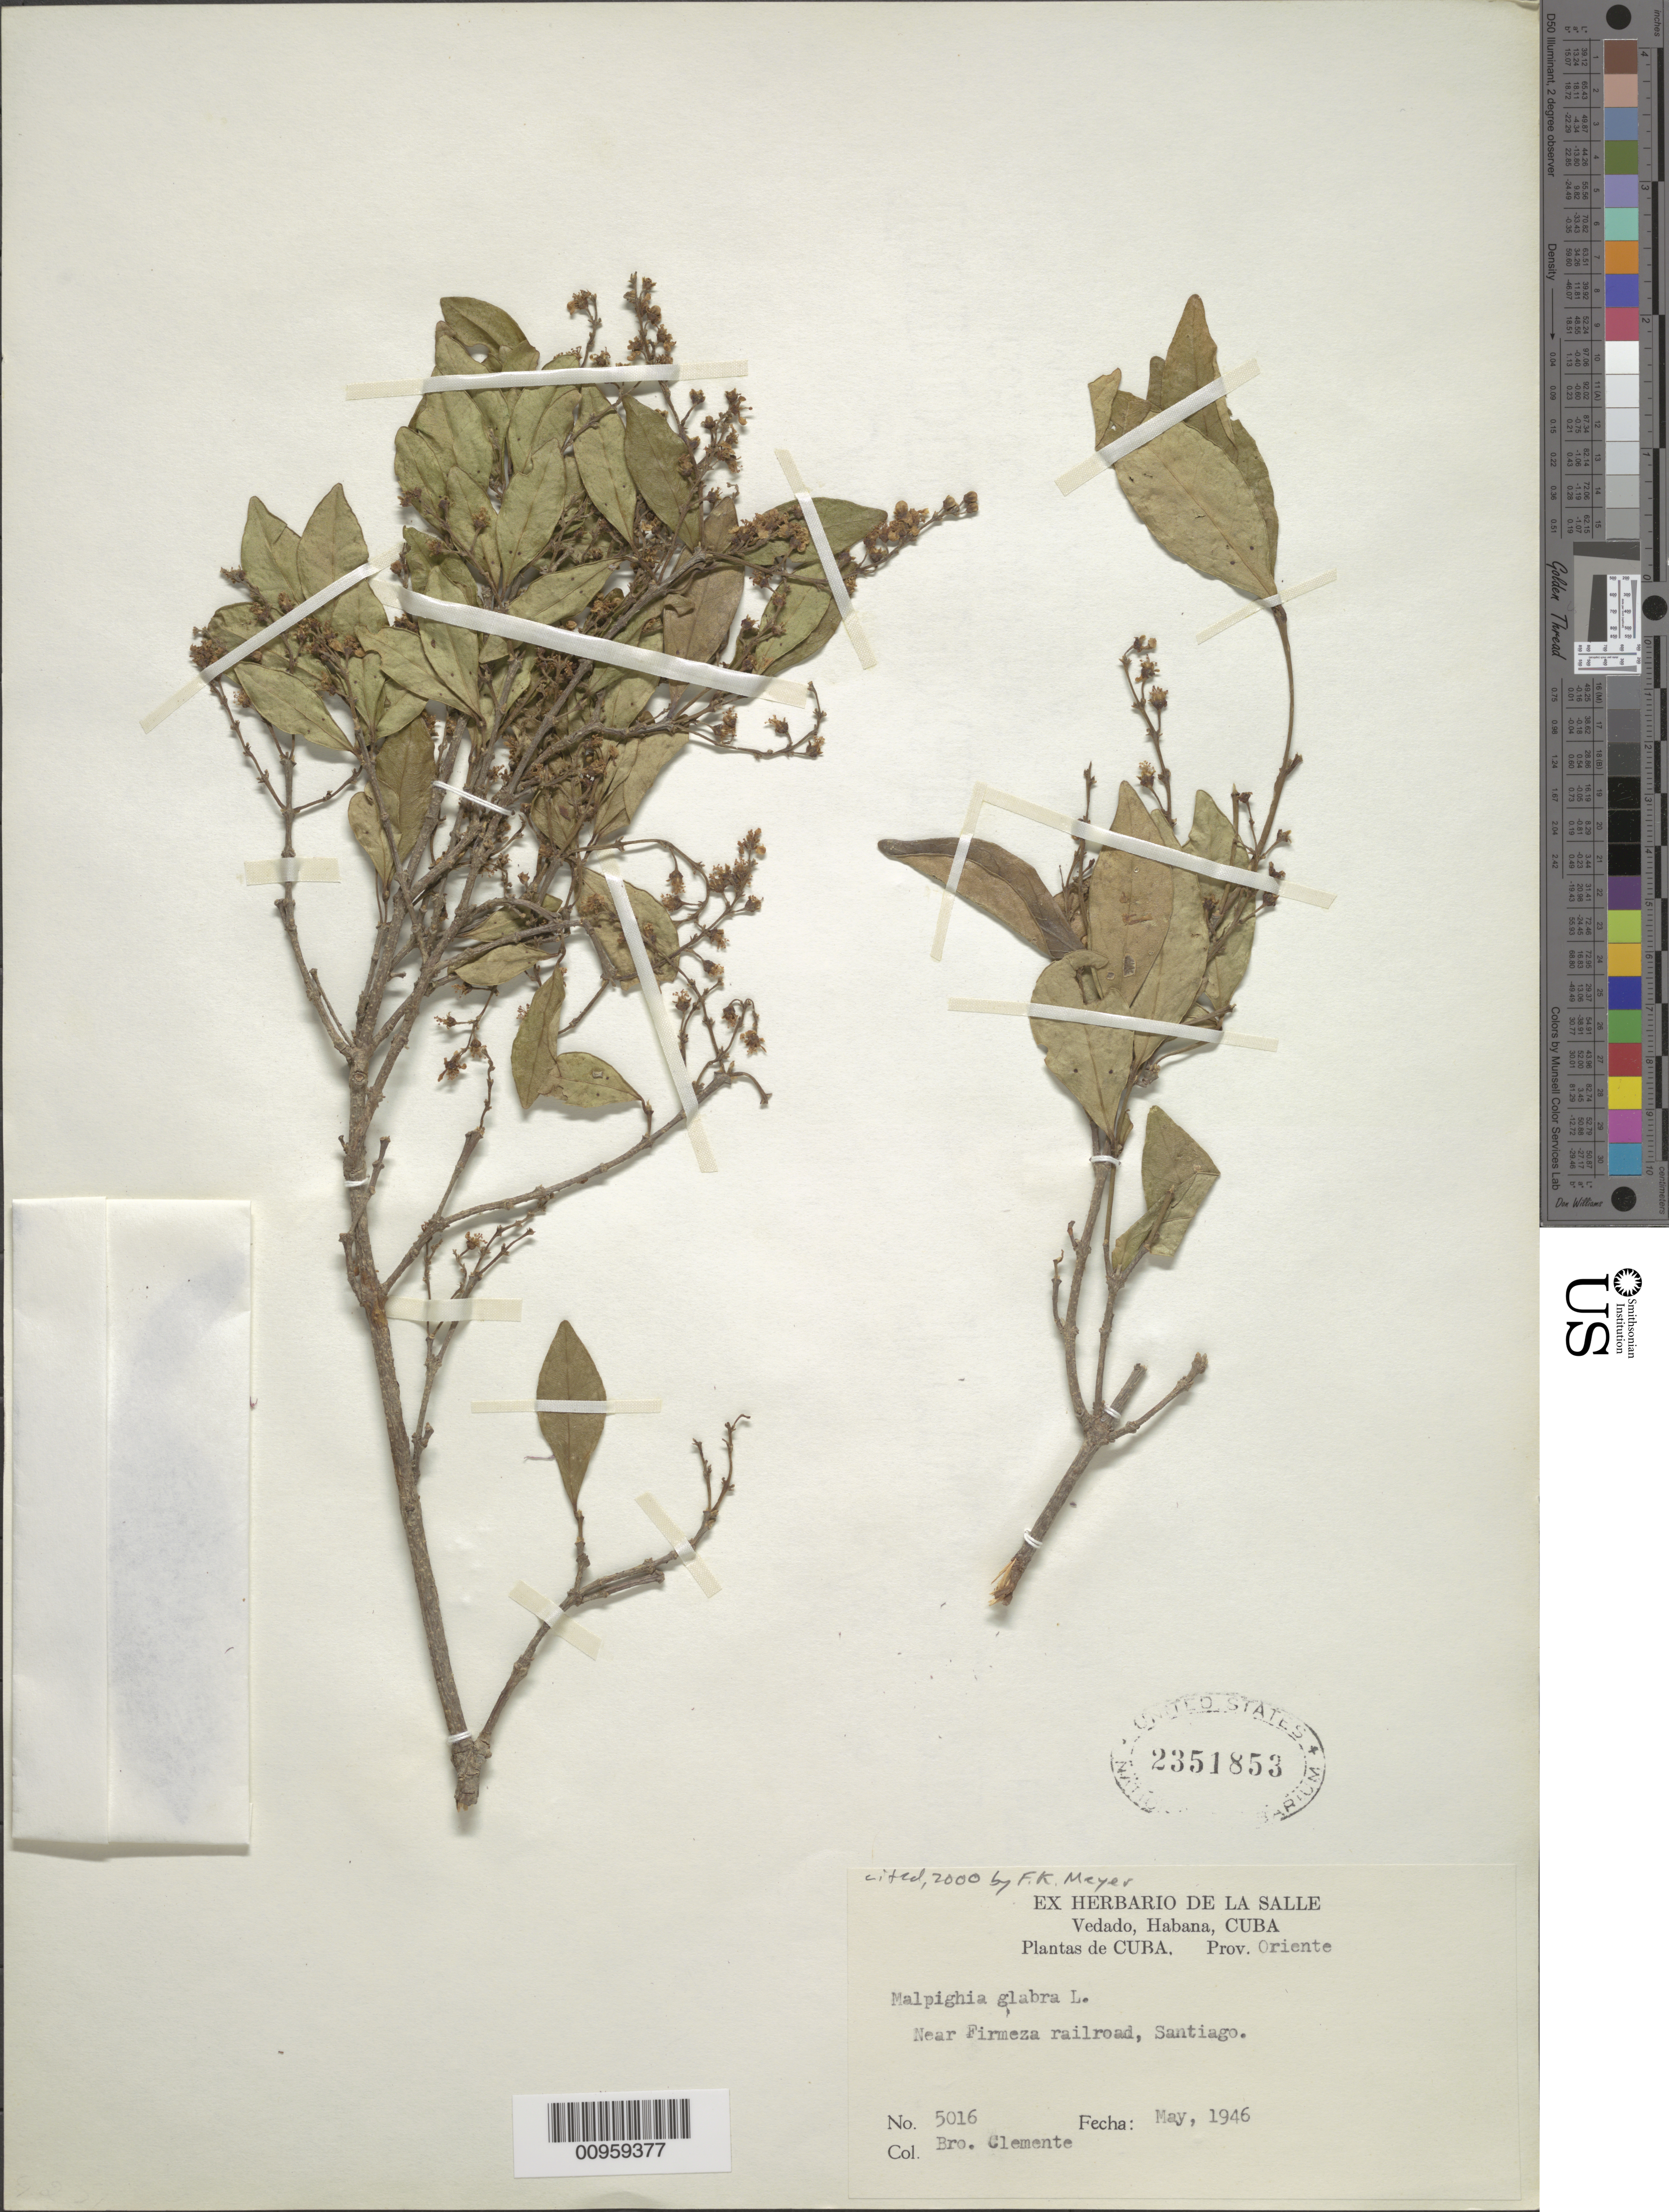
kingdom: Plantae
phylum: Tracheophyta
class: Magnoliopsida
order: Malpighiales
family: Malpighiaceae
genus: Malpighia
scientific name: Malpighia glabra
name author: L.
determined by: Meyer, F. K.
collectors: Bro. Clemente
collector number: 5016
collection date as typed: May 1946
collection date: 1946-05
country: Cuba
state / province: Santiago de Cuba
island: Cuba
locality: Near Firmeza Railroad, Santiago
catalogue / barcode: US 2351853